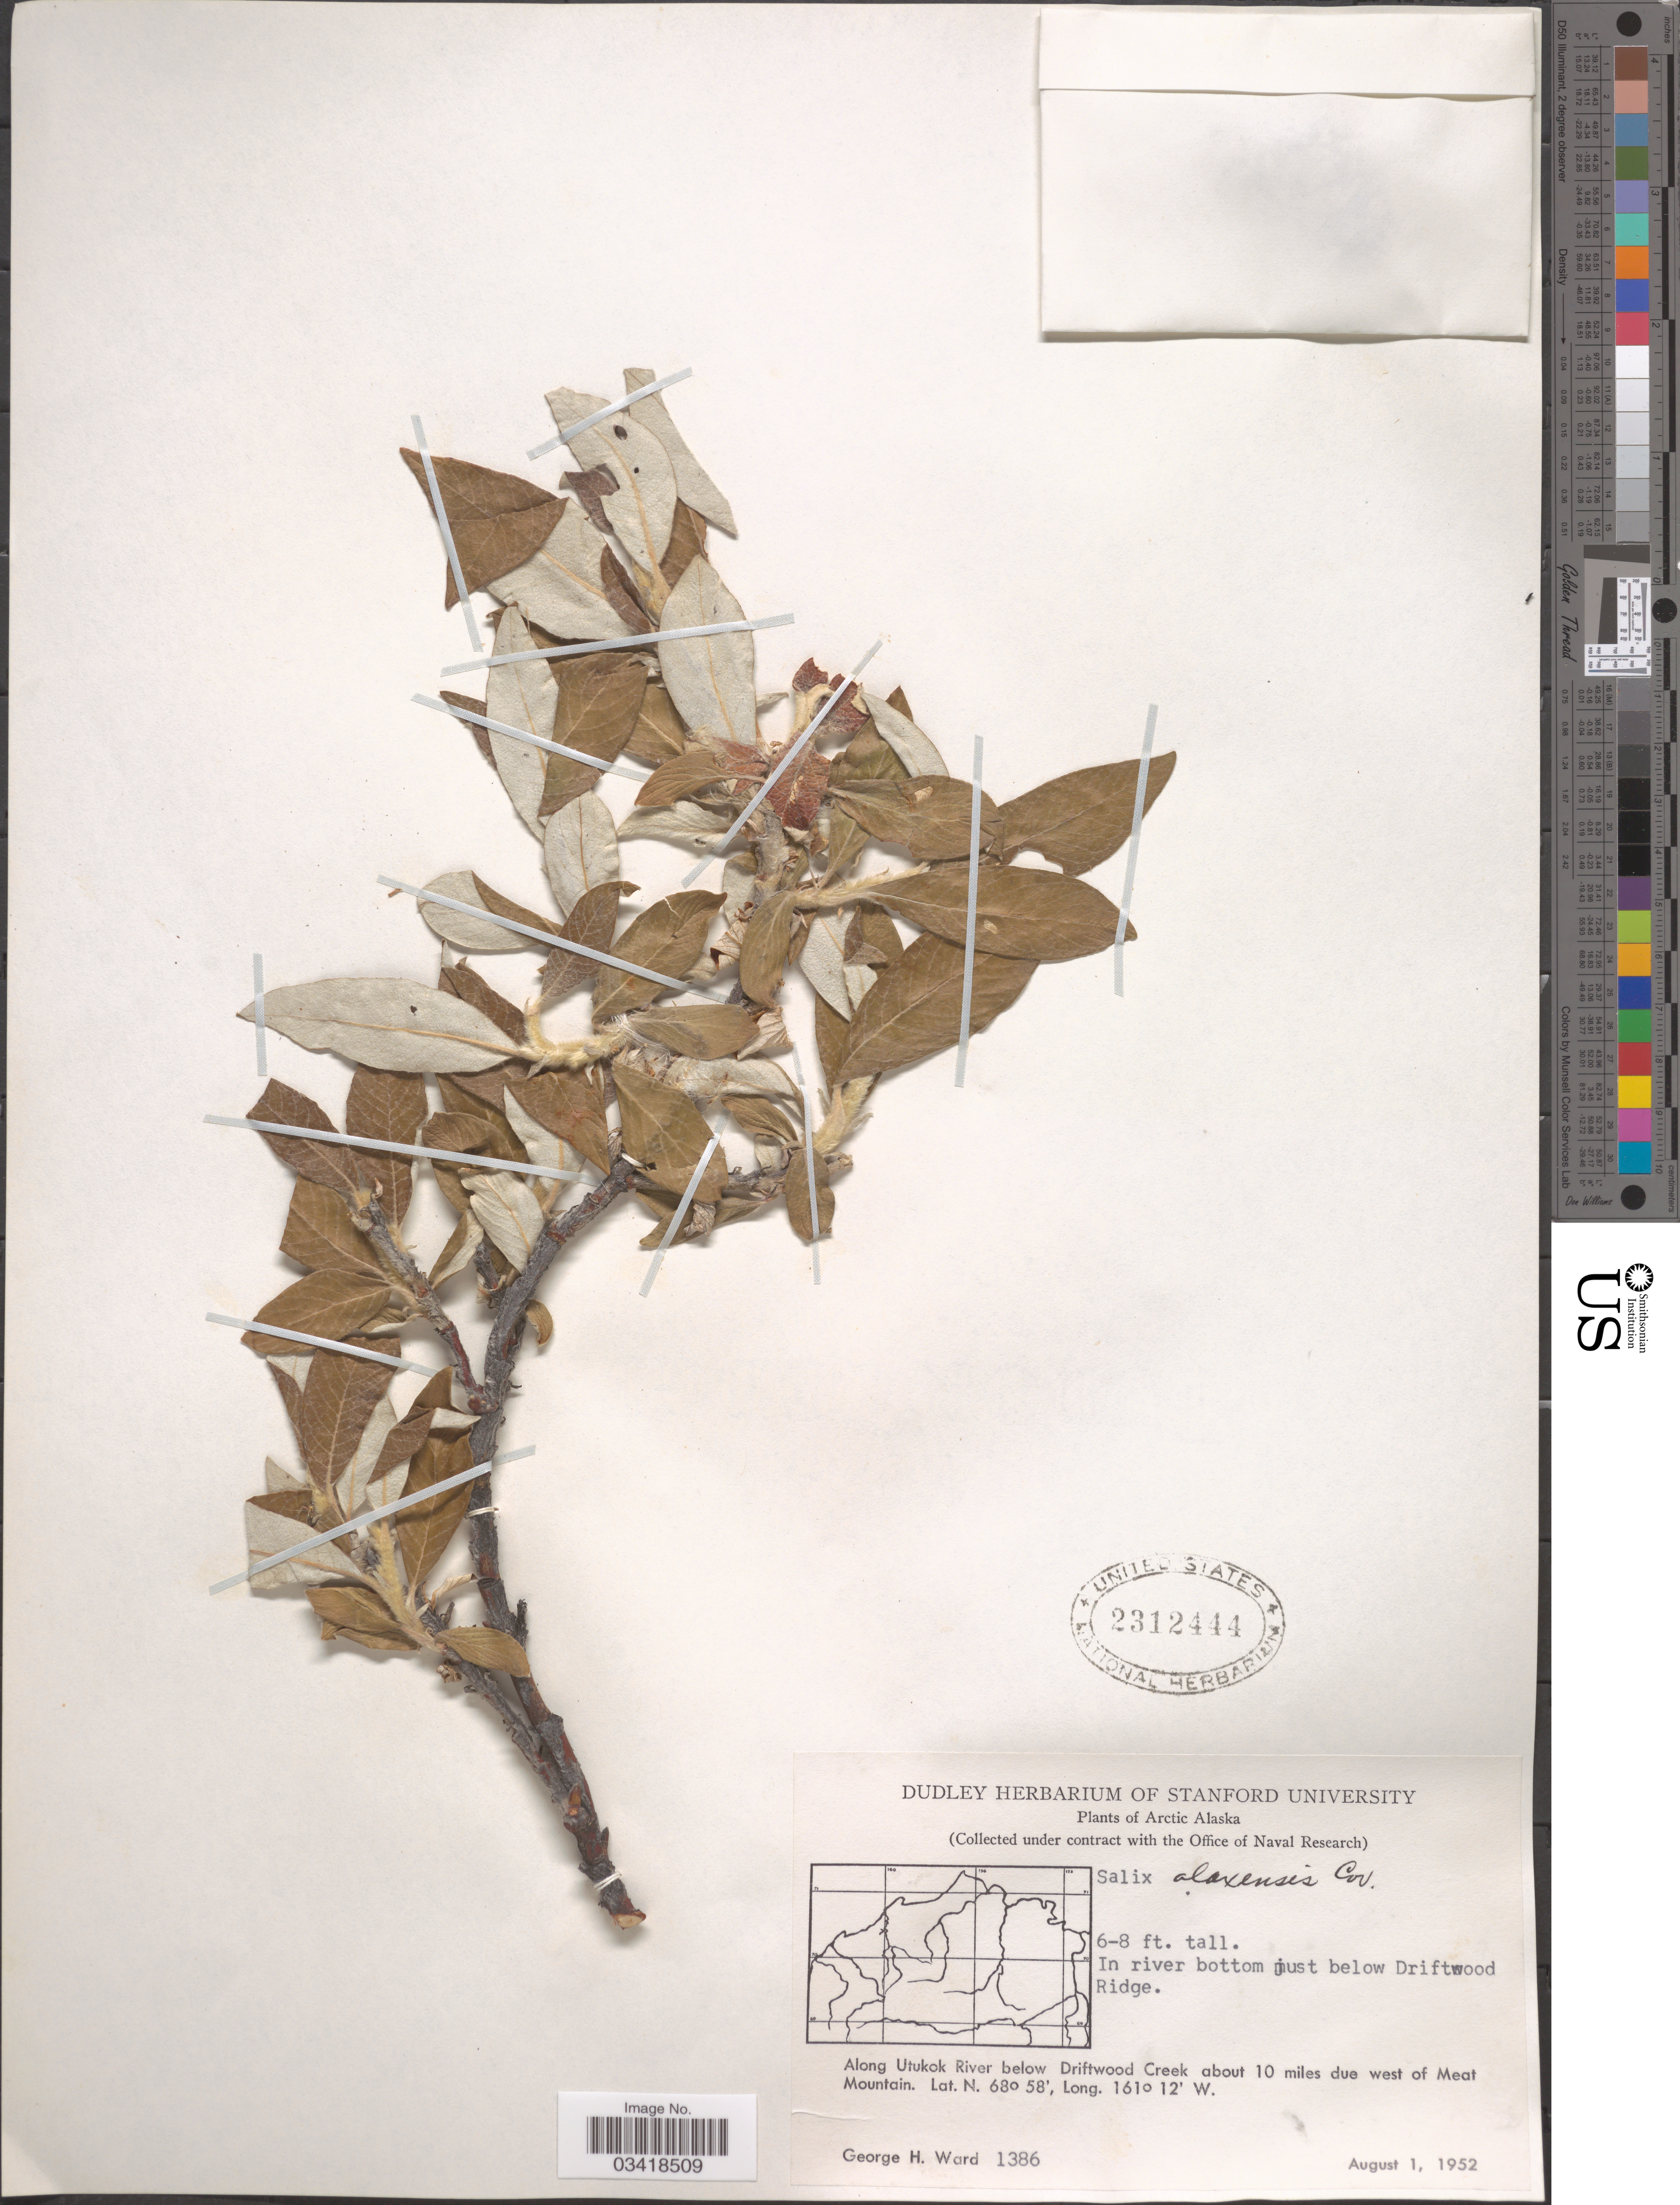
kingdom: Plantae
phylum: Tracheophyta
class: Magnoliopsida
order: Malpighiales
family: Salicaceae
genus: Salix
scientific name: Salix alaxensis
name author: (Andersson) Coville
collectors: G. H. Ward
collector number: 1386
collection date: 1952-08-01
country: United States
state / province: Alaska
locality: Arctic Alaska. In river bottom just below Driftwood Ridge. Along Utukok River below Driftwood Creek about 10 miles due west of Meat Mountain.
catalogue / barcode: US 2312444